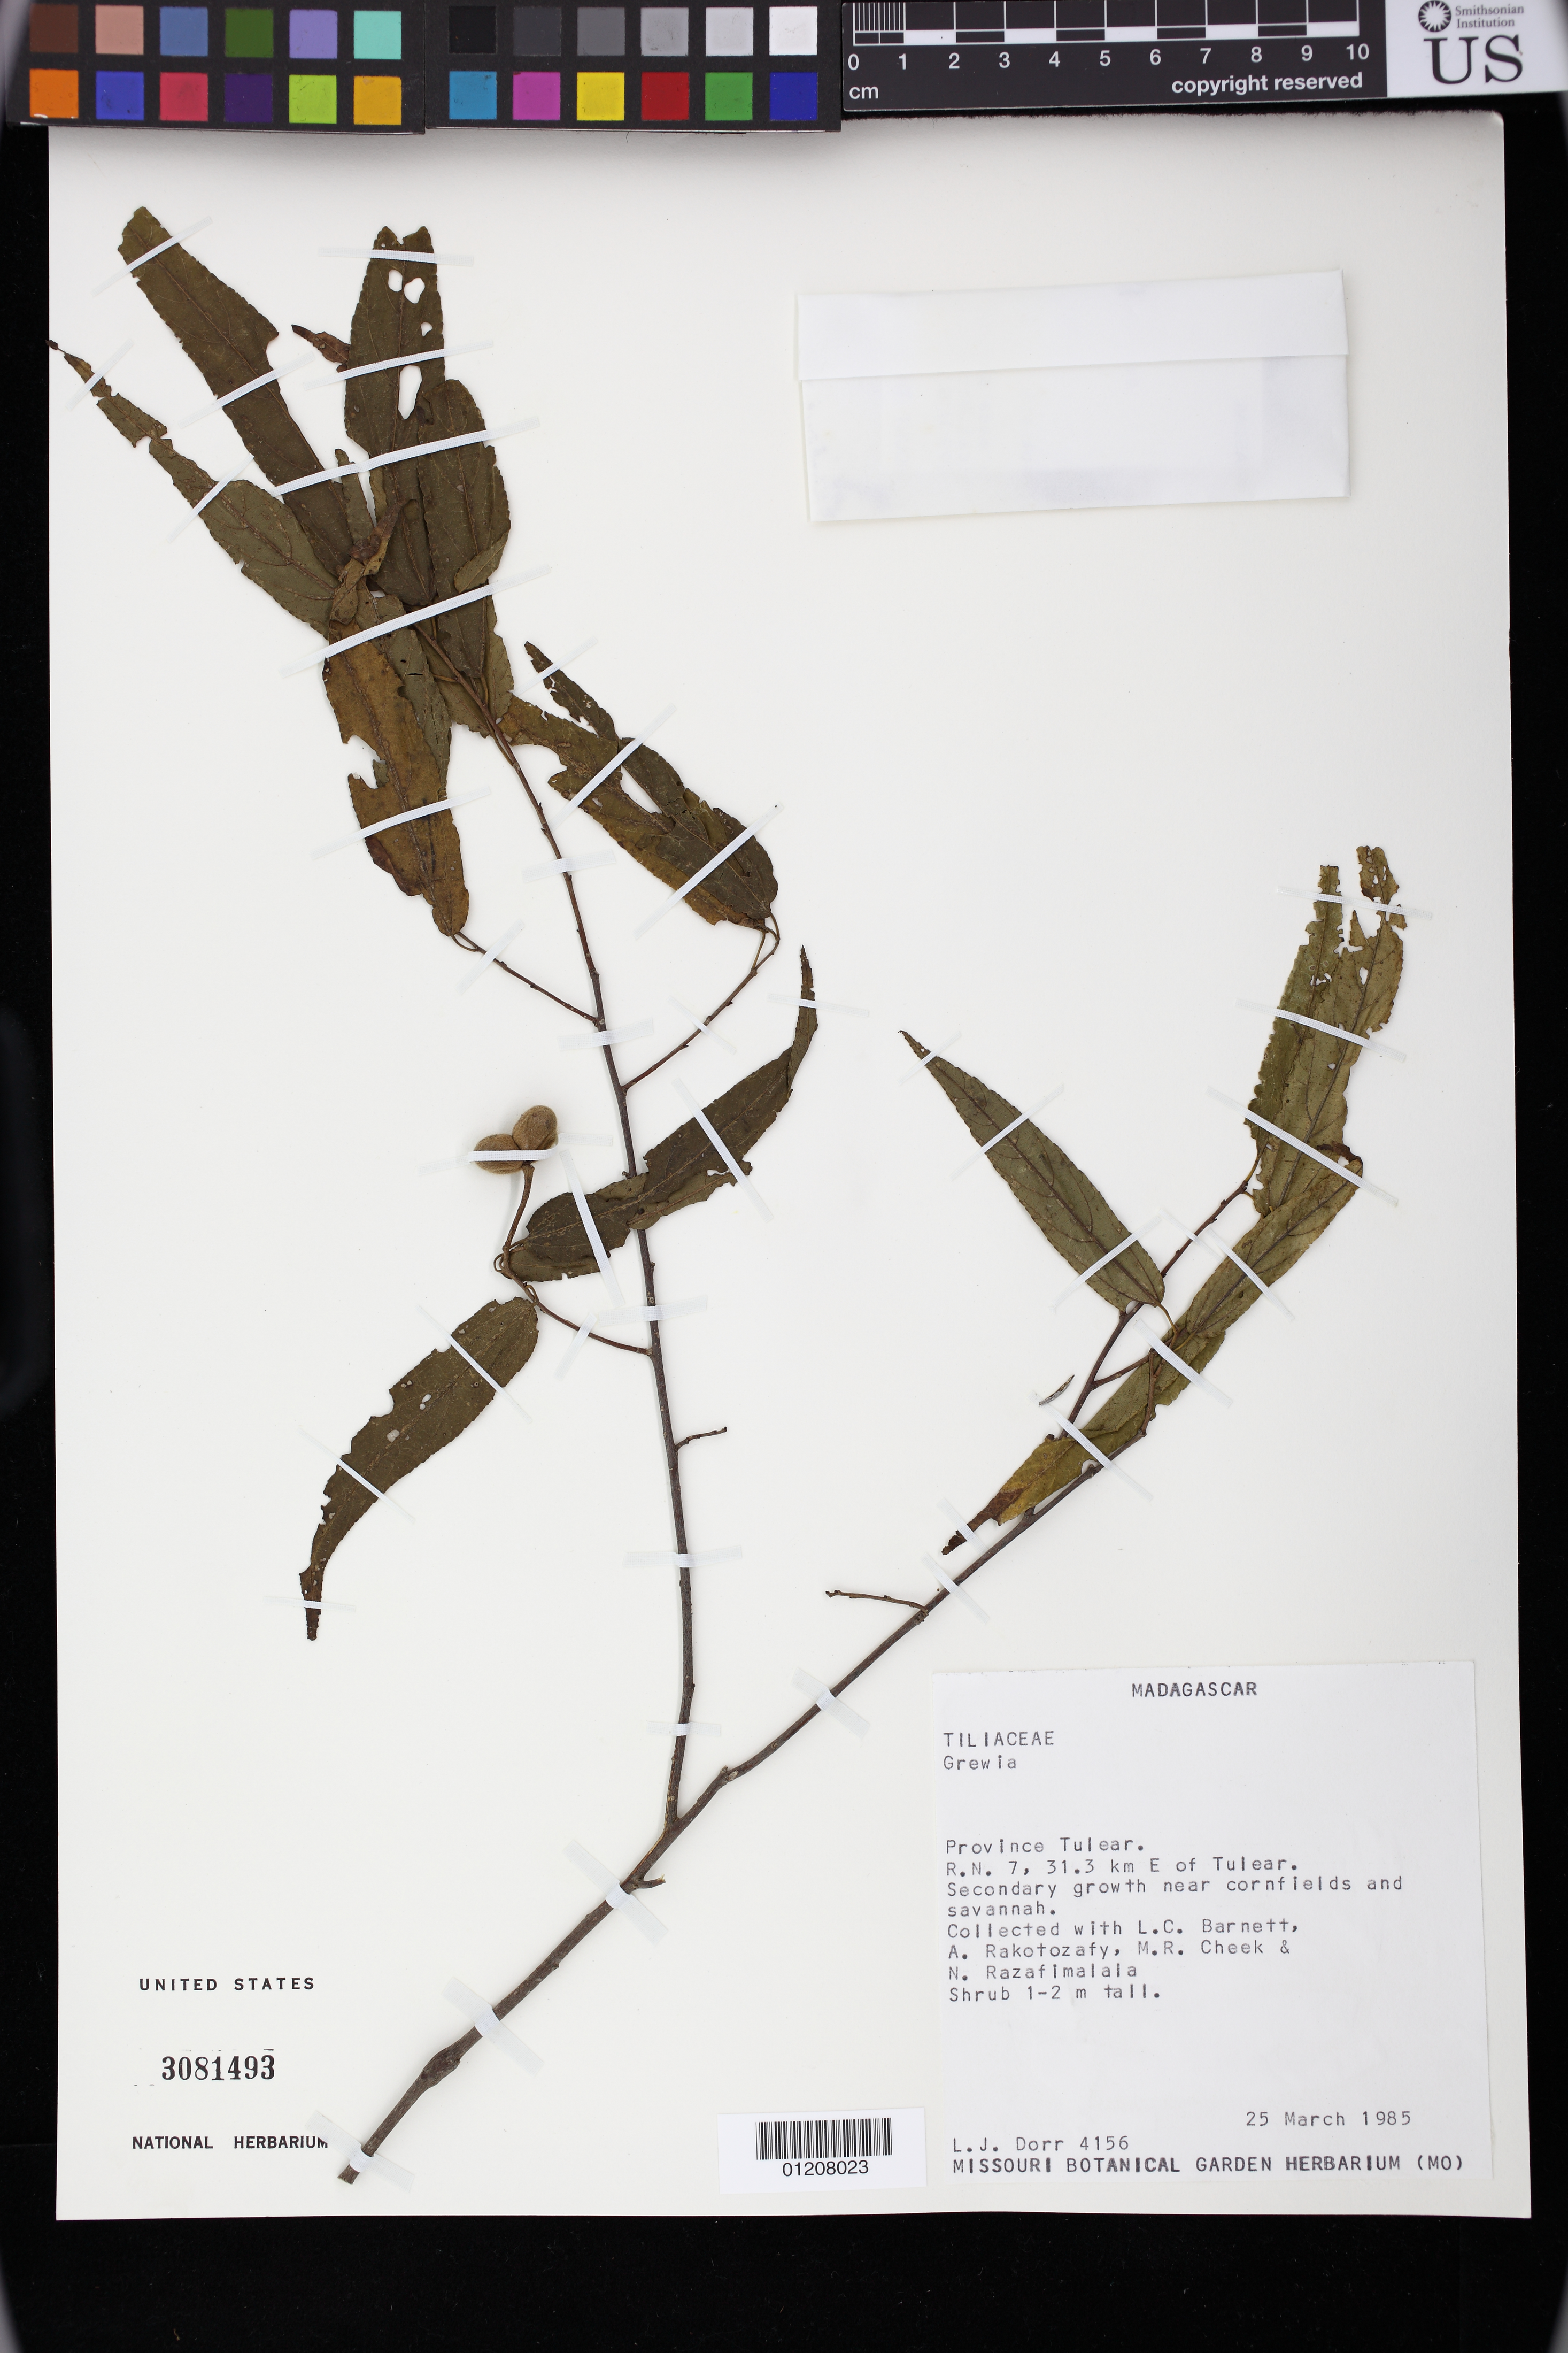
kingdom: Plantae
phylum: Tracheophyta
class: Magnoliopsida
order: Malvales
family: Malvaceae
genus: Grewia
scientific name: Grewia barorum Capuron, ined.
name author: Capuron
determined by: Dorr, Laurence J., Curator (BOT), Smithsonian Institution - National Museum of Natural History (UNITED STATES)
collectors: L. J. Dorr, L. C. Barnett, A. Rakotozafy, M. Cheek & N. Razafimalala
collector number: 4156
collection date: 1985-03-25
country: Madagascar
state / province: Atsimo-Andrefana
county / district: Toliara I District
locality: Province Tulear. R.N. 7, 31.3 km E of Toliara (Tulear). Near cornfields and savannah.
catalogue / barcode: US 3081493